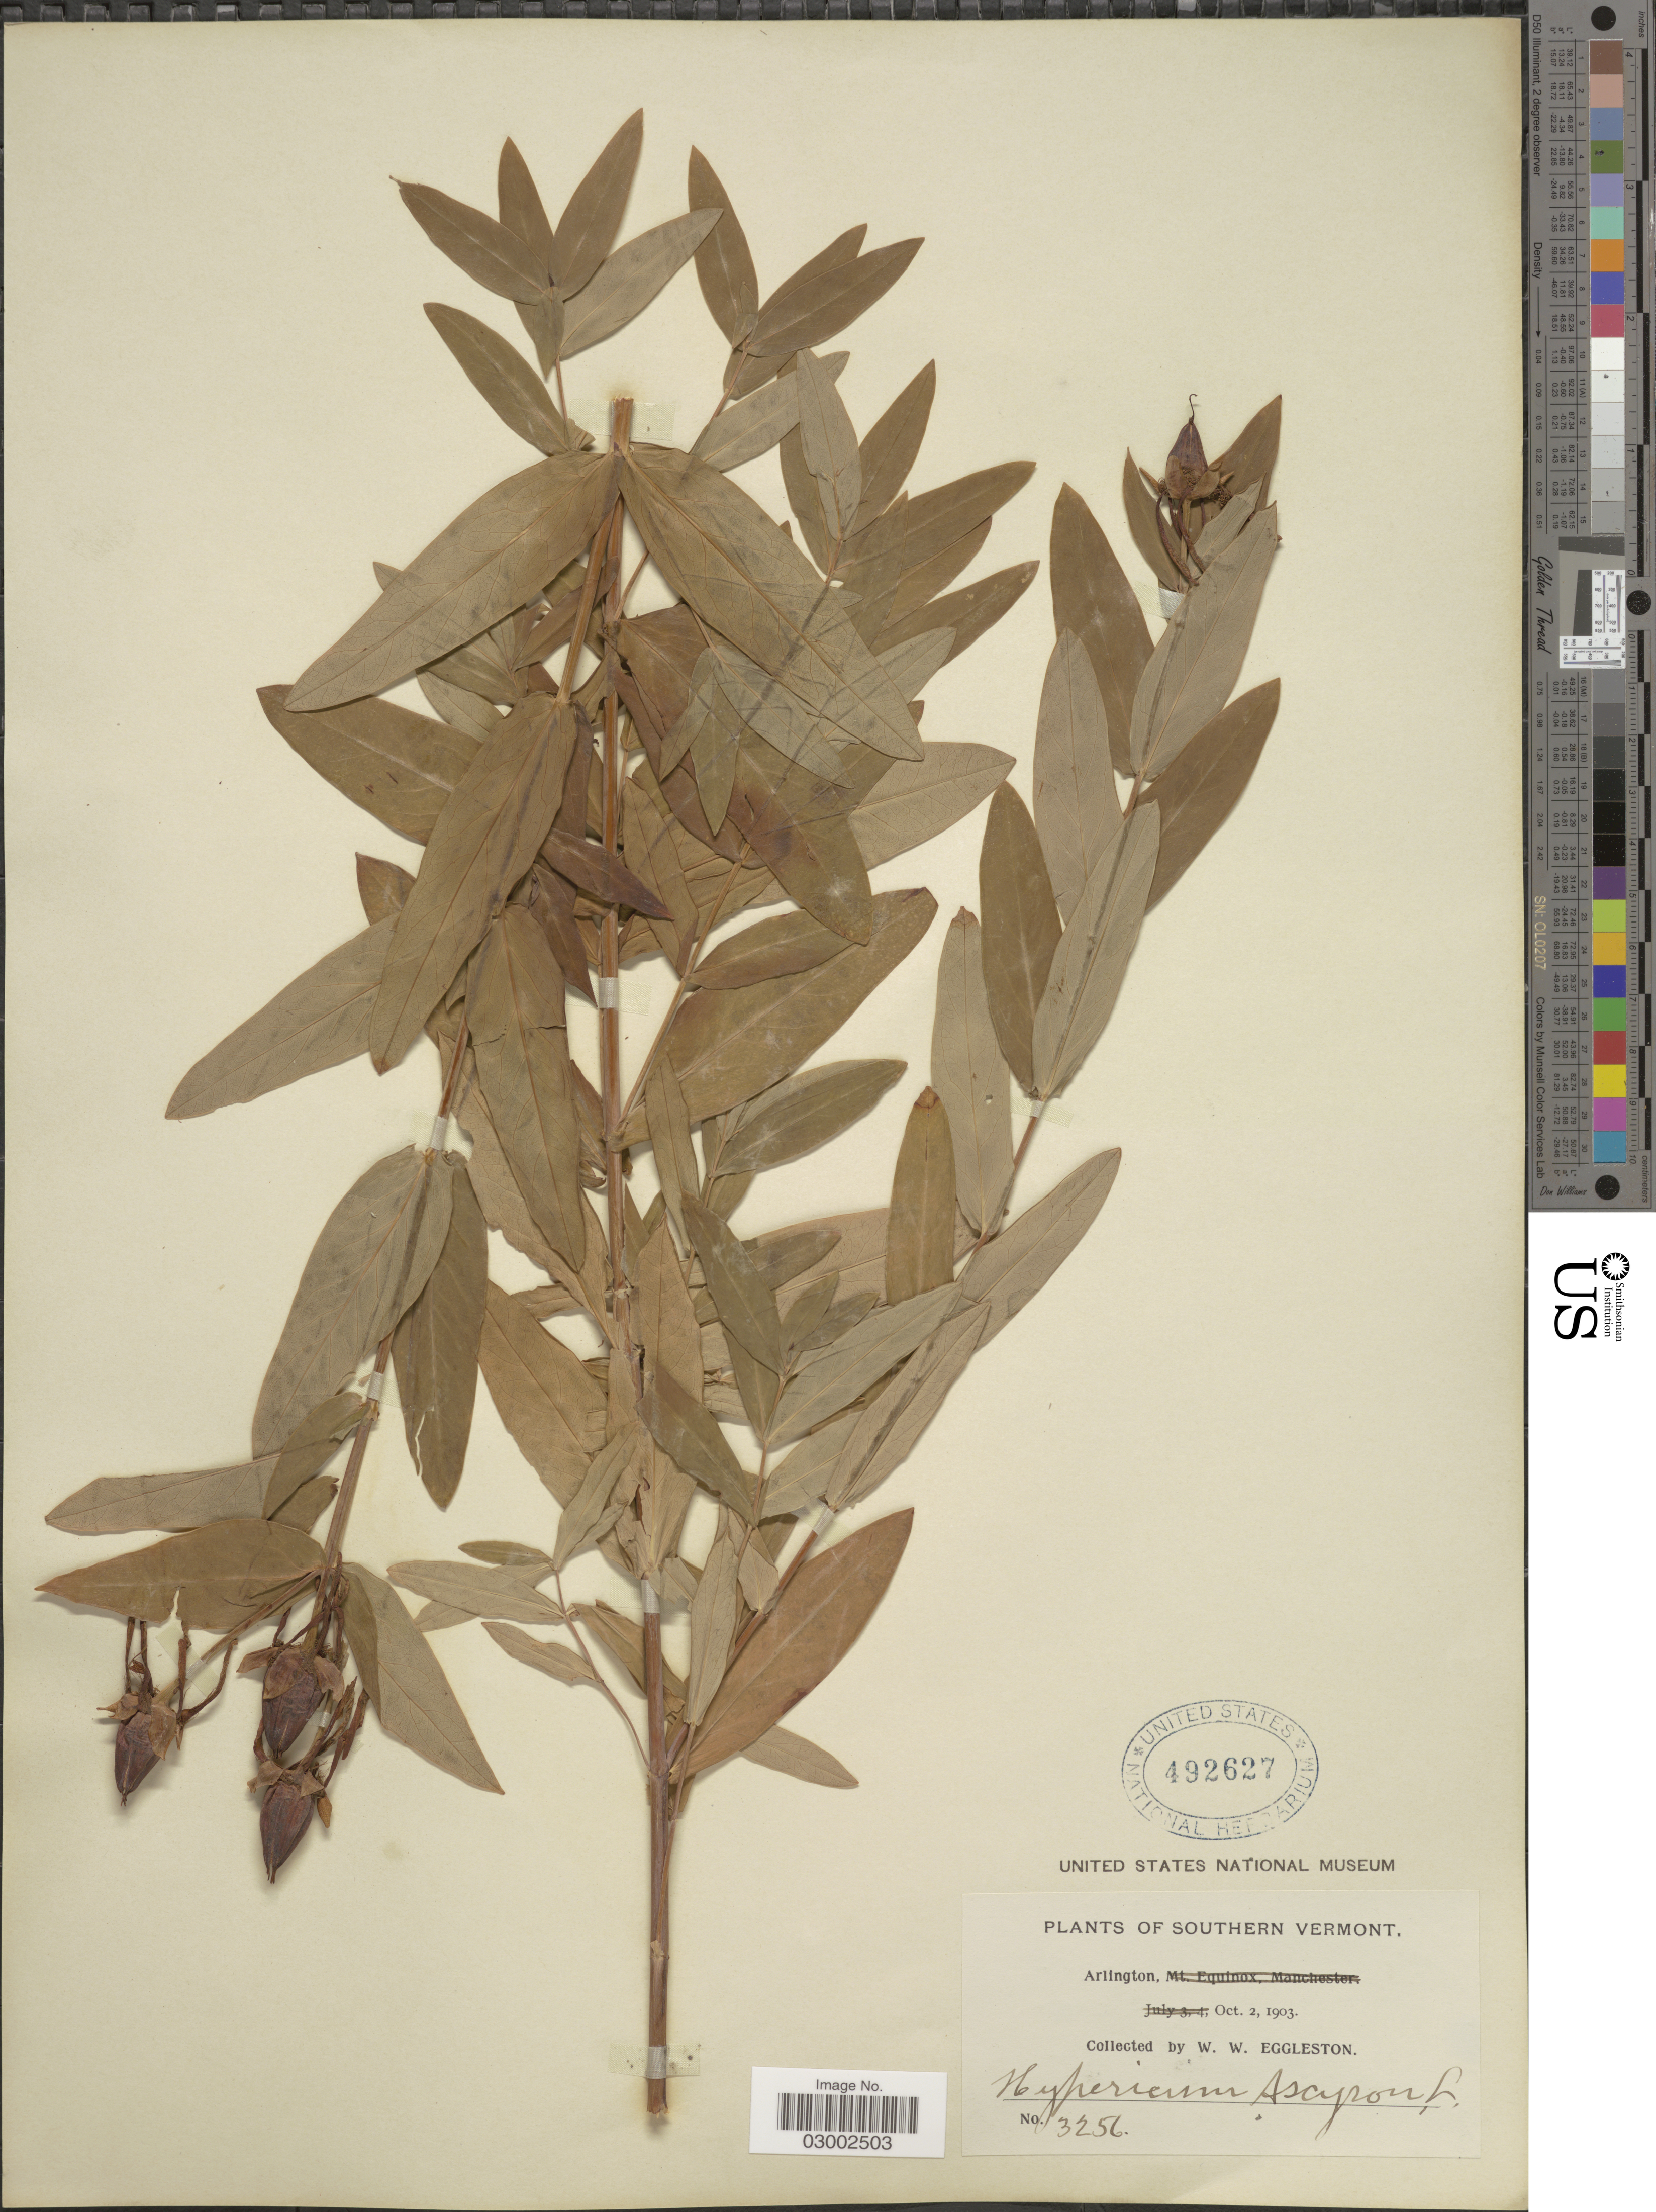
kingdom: Plantae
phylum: Tracheophyta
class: Magnoliopsida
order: Malpighiales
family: Hypericaceae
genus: Hypericum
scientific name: Hypericum ascyron subsp. pyramidatum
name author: (Aiton) N. Robson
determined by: Strong, Mark T., (BOT), Smithsonian Institution - National Museum of Natural History (UNITED STATES)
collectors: W. W. Eggleston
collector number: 3256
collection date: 1903-10-02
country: United States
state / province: Vermont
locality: Southern Vermont. Arlington.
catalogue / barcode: US 492627